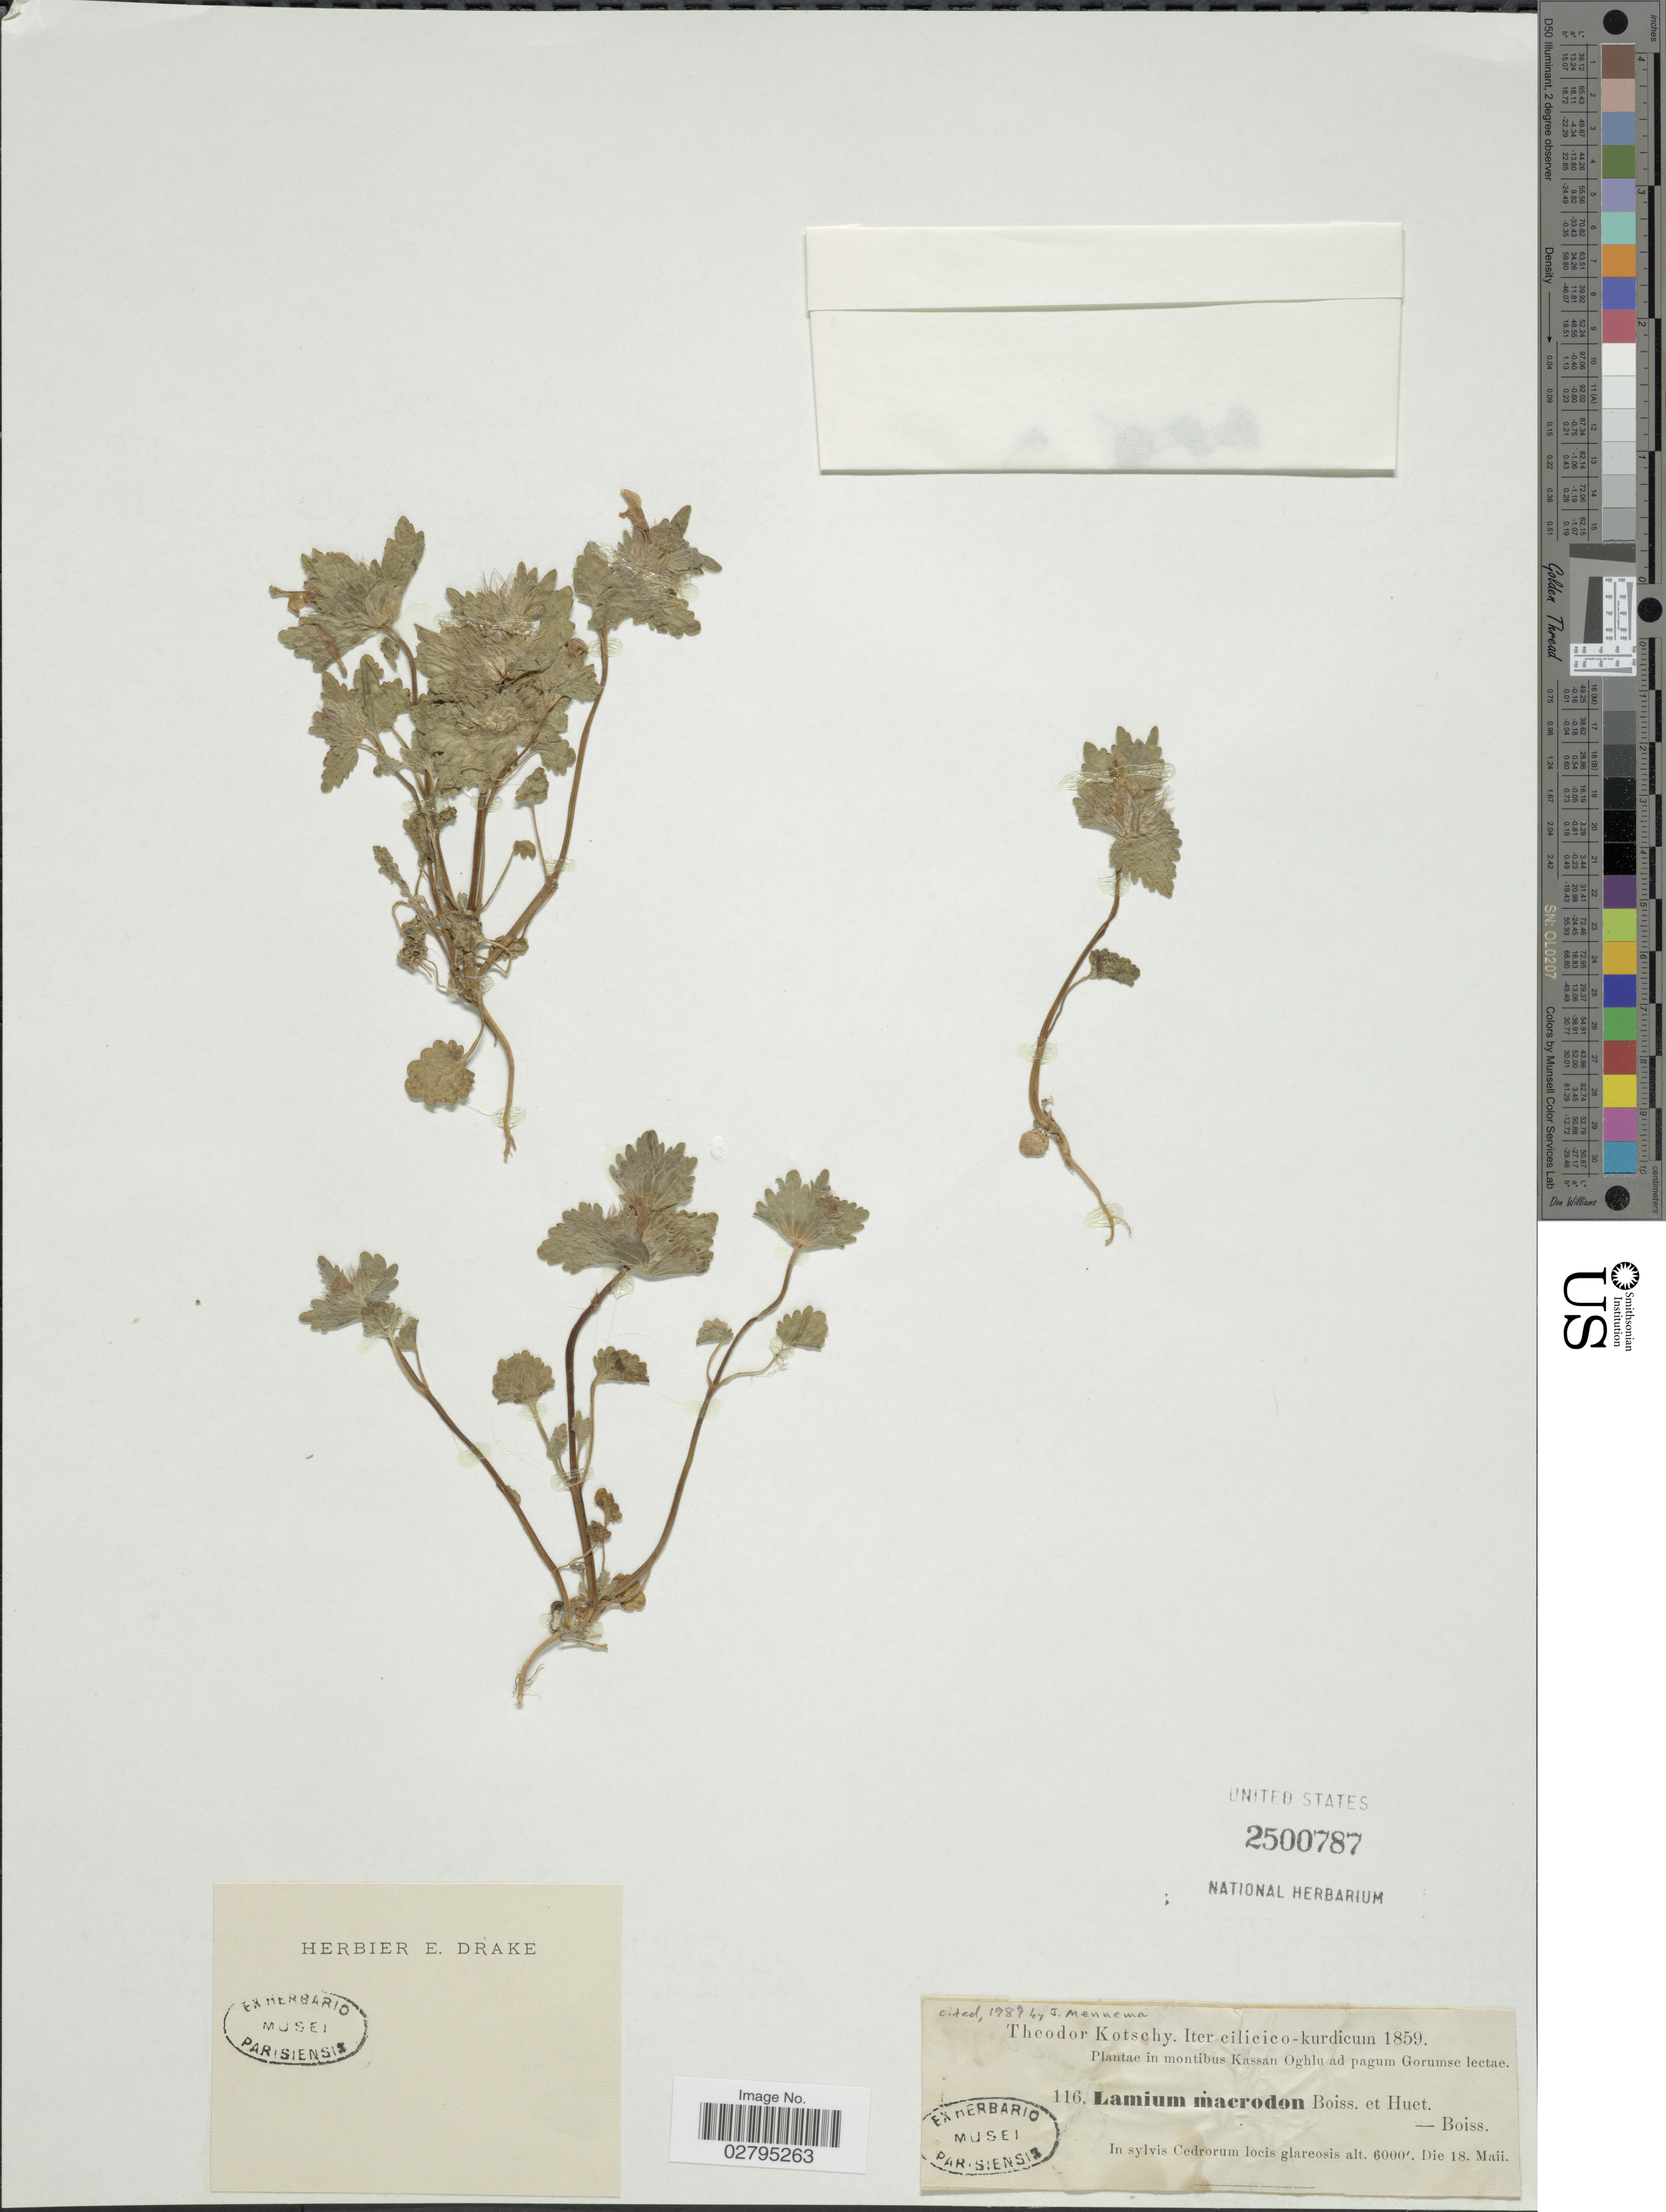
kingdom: Plantae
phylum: Tracheophyta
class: Magnoliopsida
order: Lamiales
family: Lamiaceae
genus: Lamium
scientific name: Lamium macrodon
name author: Boiss. & A. Huet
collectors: K. G. Kotschy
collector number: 116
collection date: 1859-05-18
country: Turkey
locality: Cilicico-kurdicum, montibus Kassan Oghlu ad pagum Gorumse, in sylvis Cedrorum locis glareosis.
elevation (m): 1829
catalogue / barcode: US 2500787